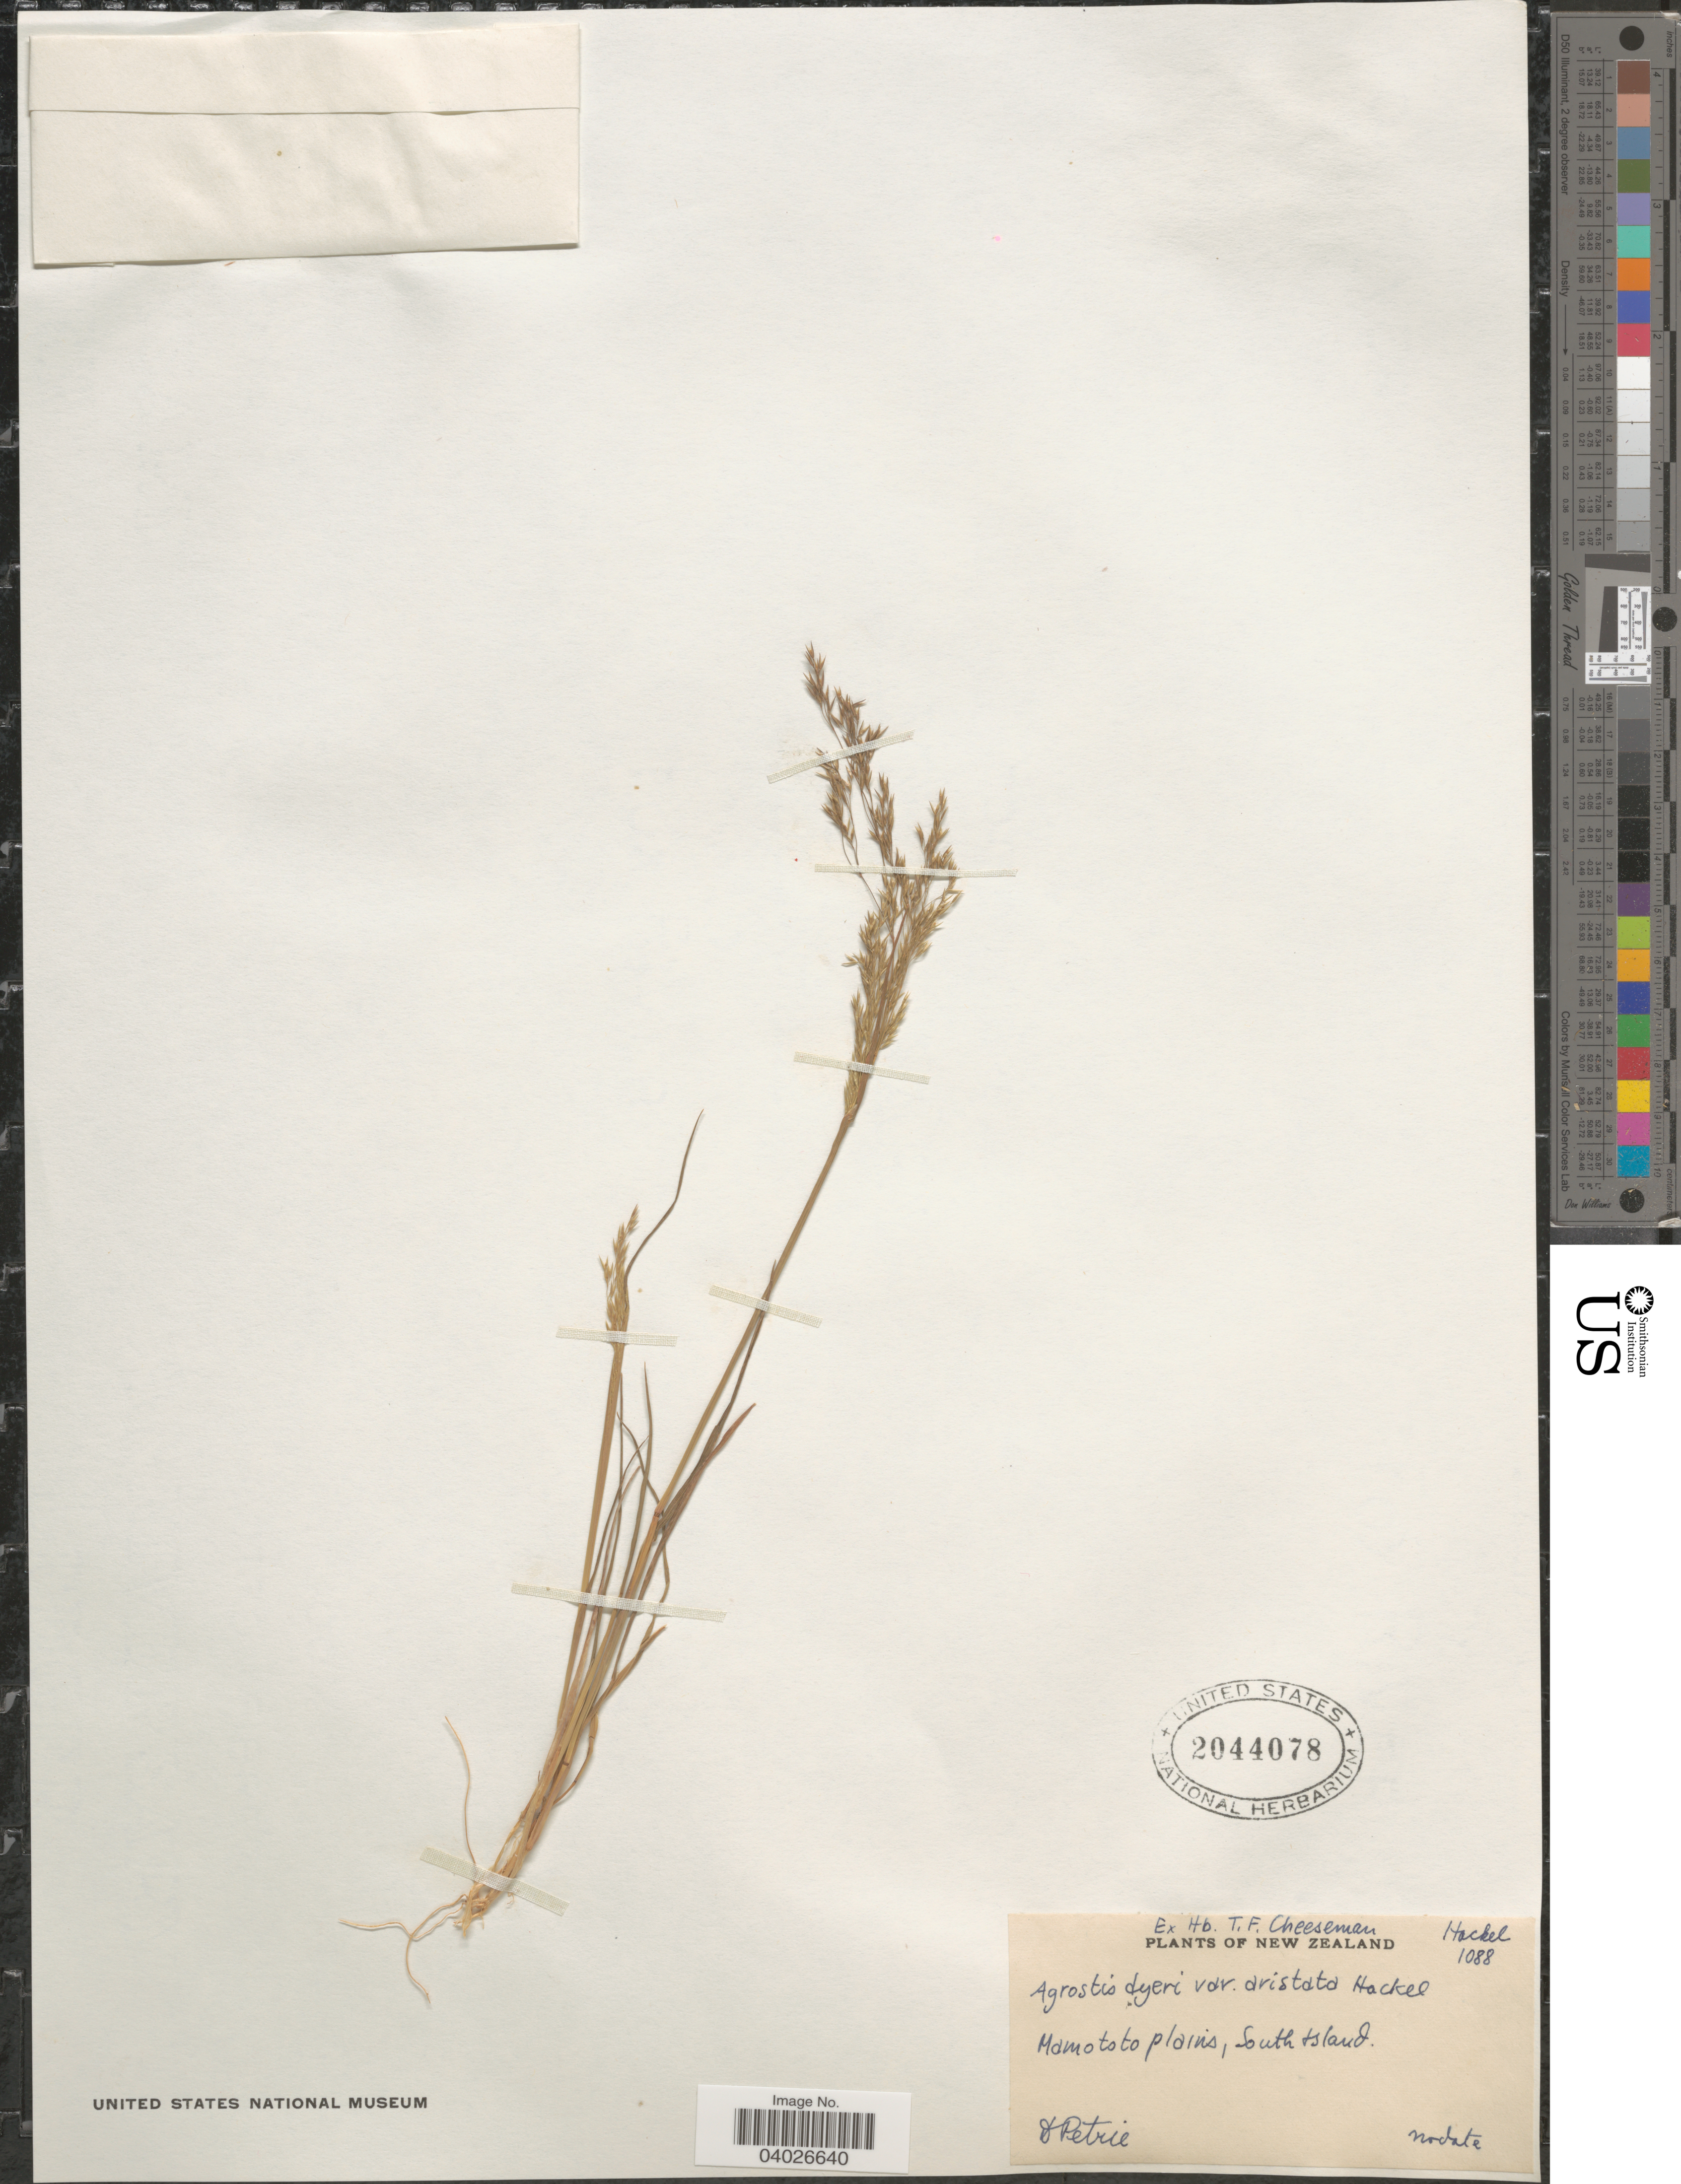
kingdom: Plantae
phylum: Tracheophyta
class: Liliopsida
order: Poales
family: Poaceae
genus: Agrostis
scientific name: Agrostis dyeri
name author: Petrie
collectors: D. Petrie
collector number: Hackel 1088?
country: New Zealand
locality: Mamototo plains, South Island.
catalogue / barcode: US 2044078